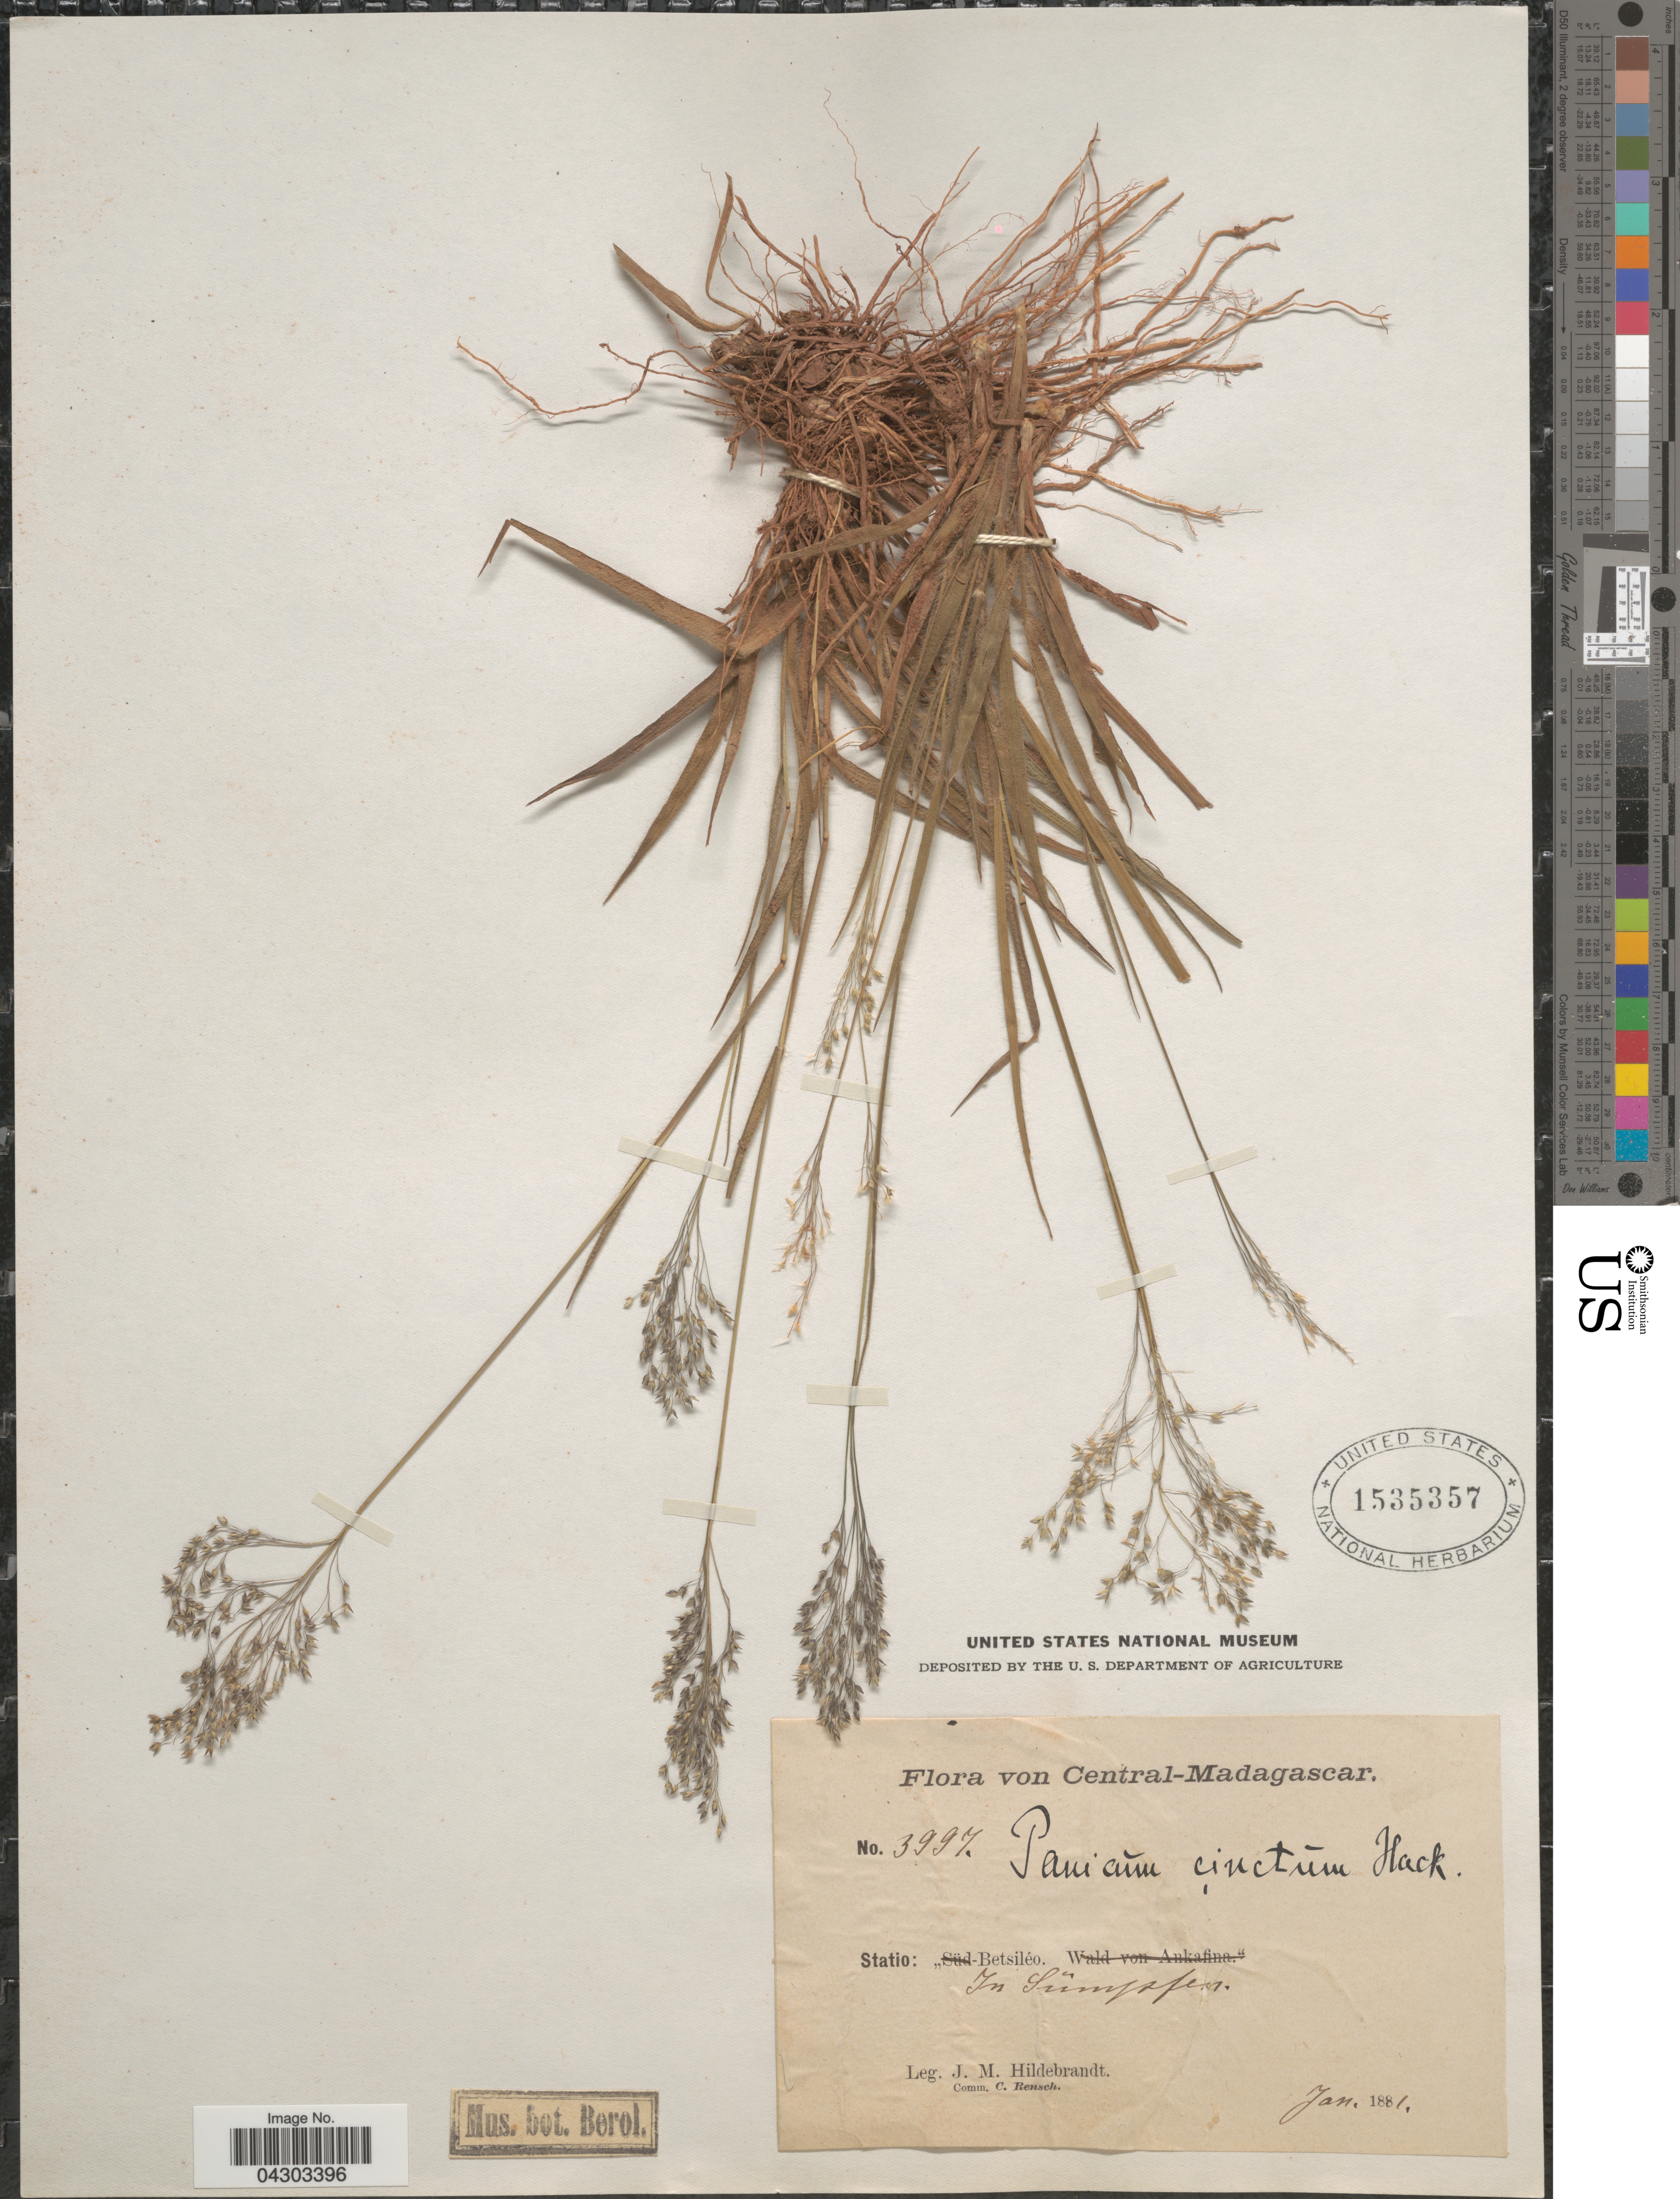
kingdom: Plantae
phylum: Tracheophyta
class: Liliopsida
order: Poales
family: Poaceae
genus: Panicum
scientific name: Panicum cinctum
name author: Hack.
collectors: J. Hildebrandt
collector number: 3997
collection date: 1881-01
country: Madagascar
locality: Central-Madagascar. Statio: Betsiléo. In Sümpfen.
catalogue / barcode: US 1535357